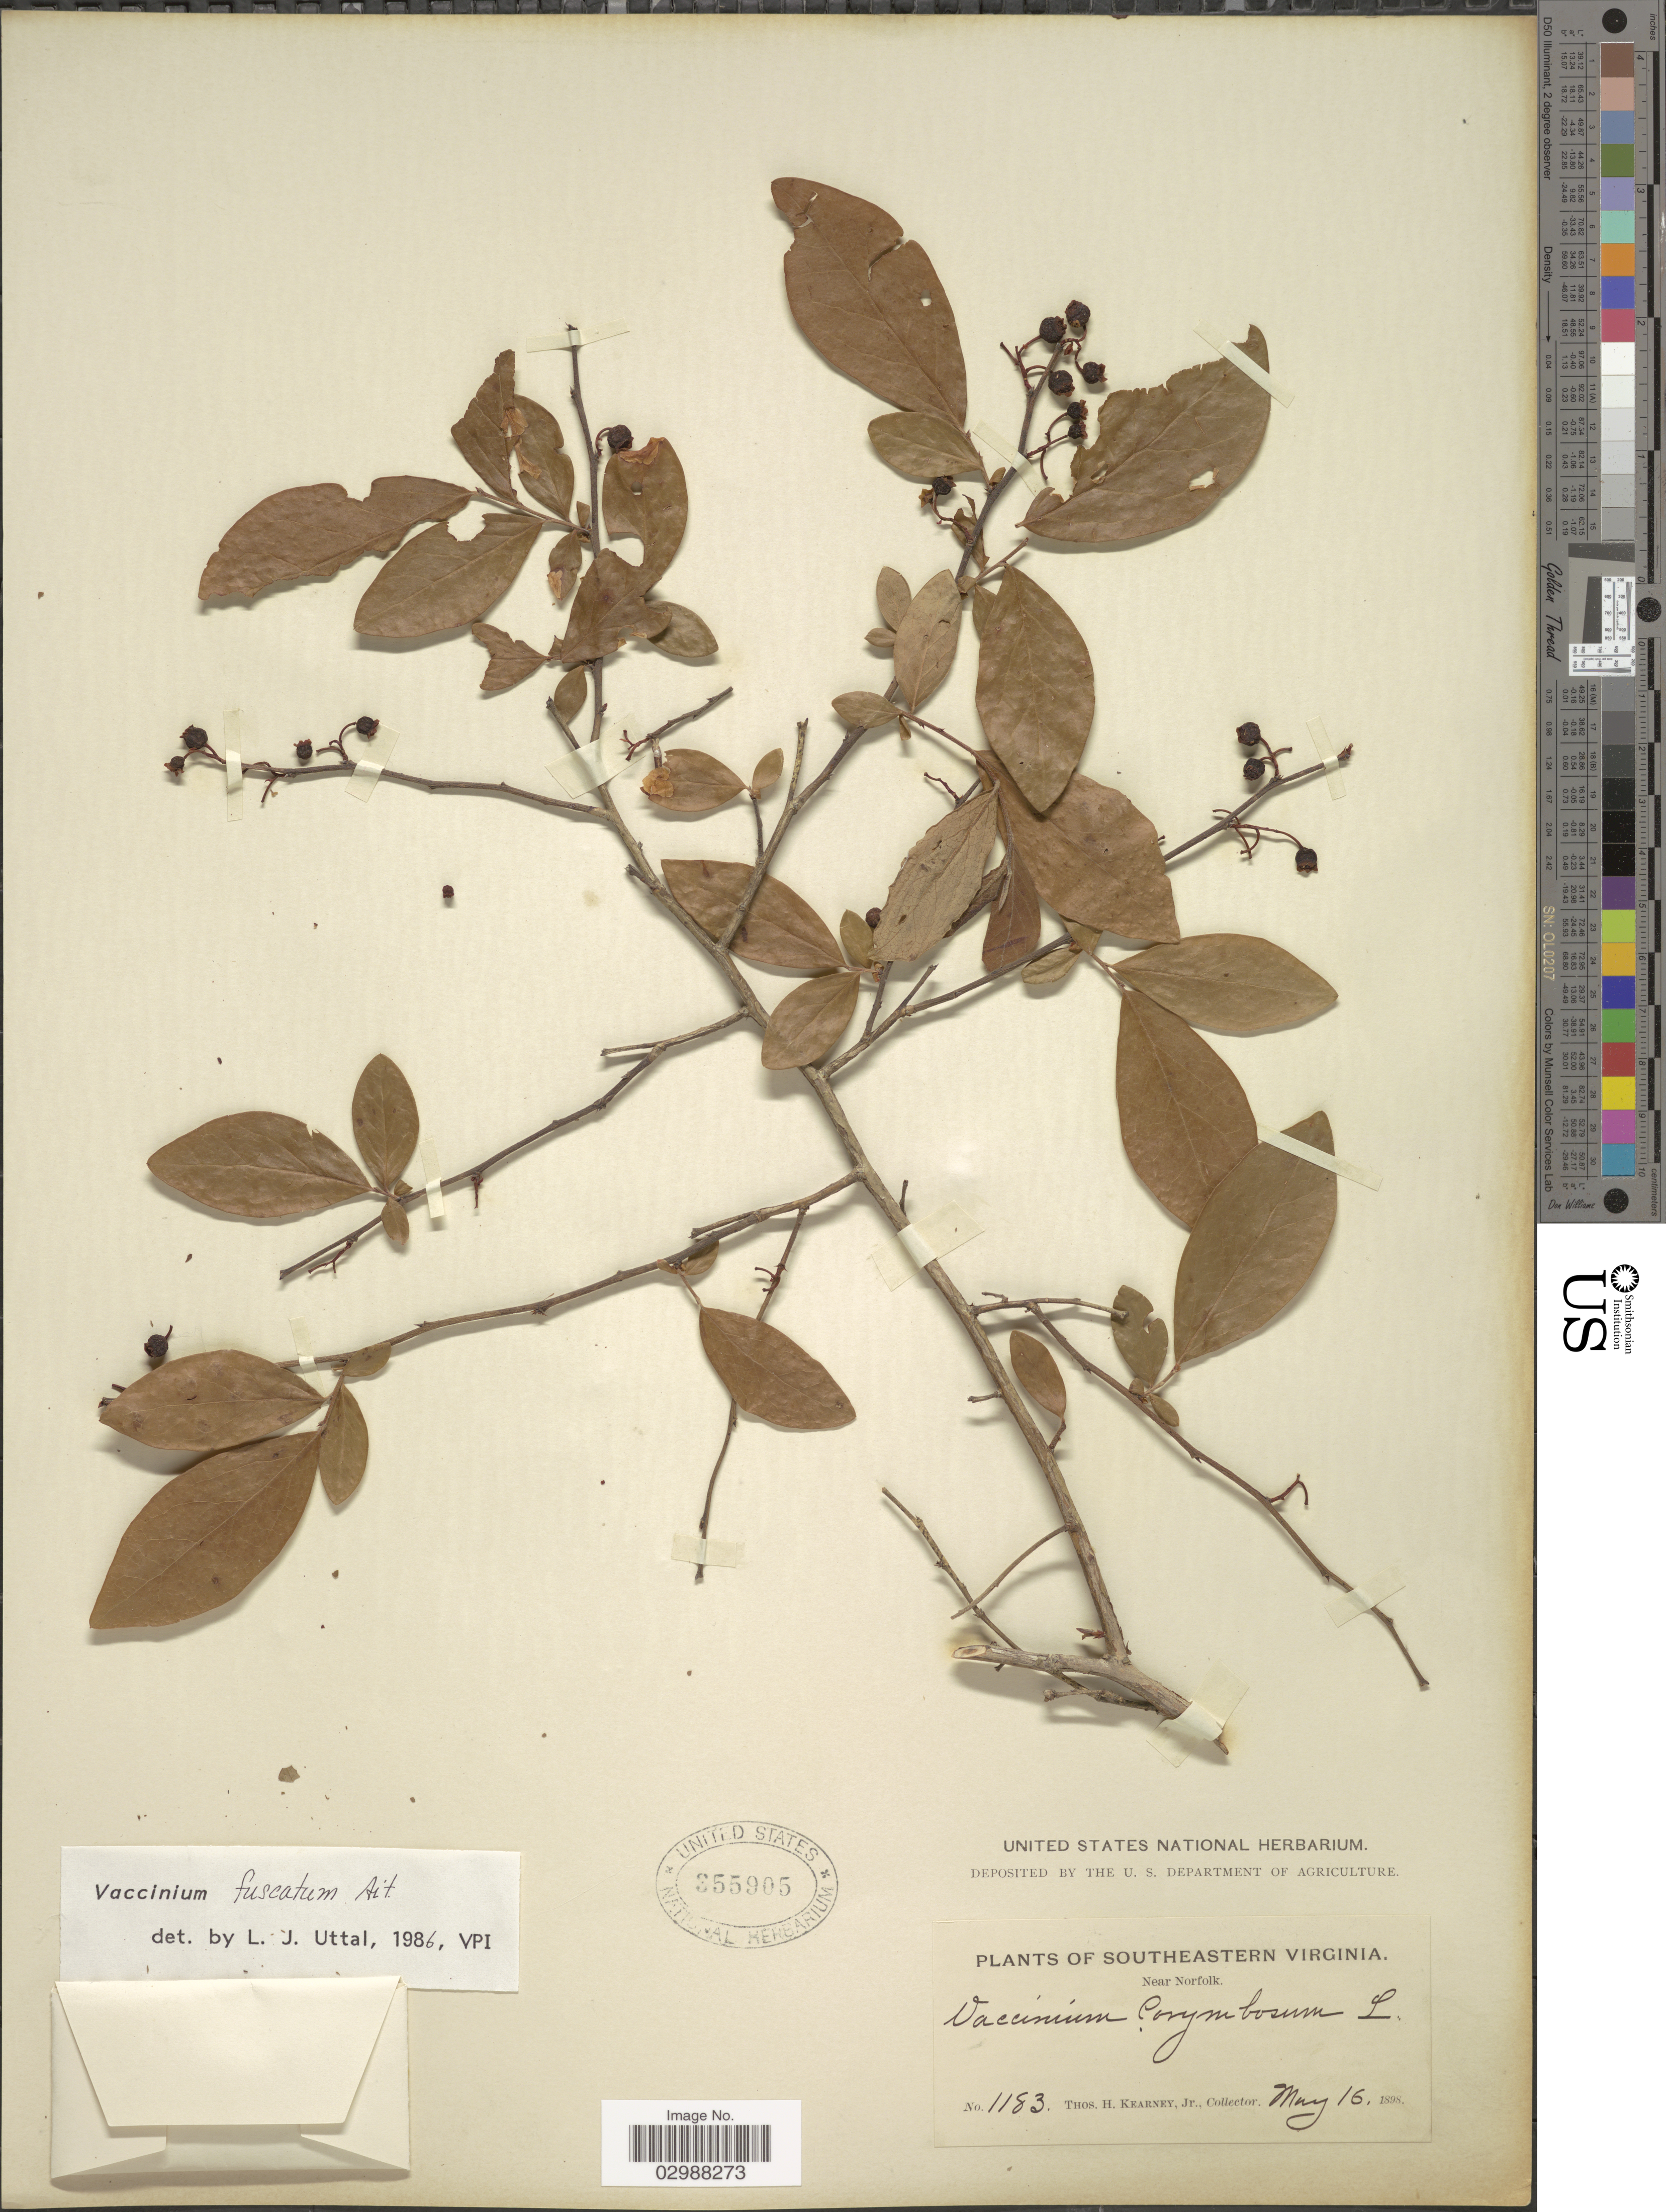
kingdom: Plantae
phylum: Tracheophyta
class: Magnoliopsida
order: Ericales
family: Ericaceae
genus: Vaccinium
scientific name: Vaccinium fuscatum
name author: Aiton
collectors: T. H. Kearney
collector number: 1183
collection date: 1898-05-16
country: United States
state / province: Virginia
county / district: City of Norfolk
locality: Southeastern Virginia. Near Norfolk.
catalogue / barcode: US 355905